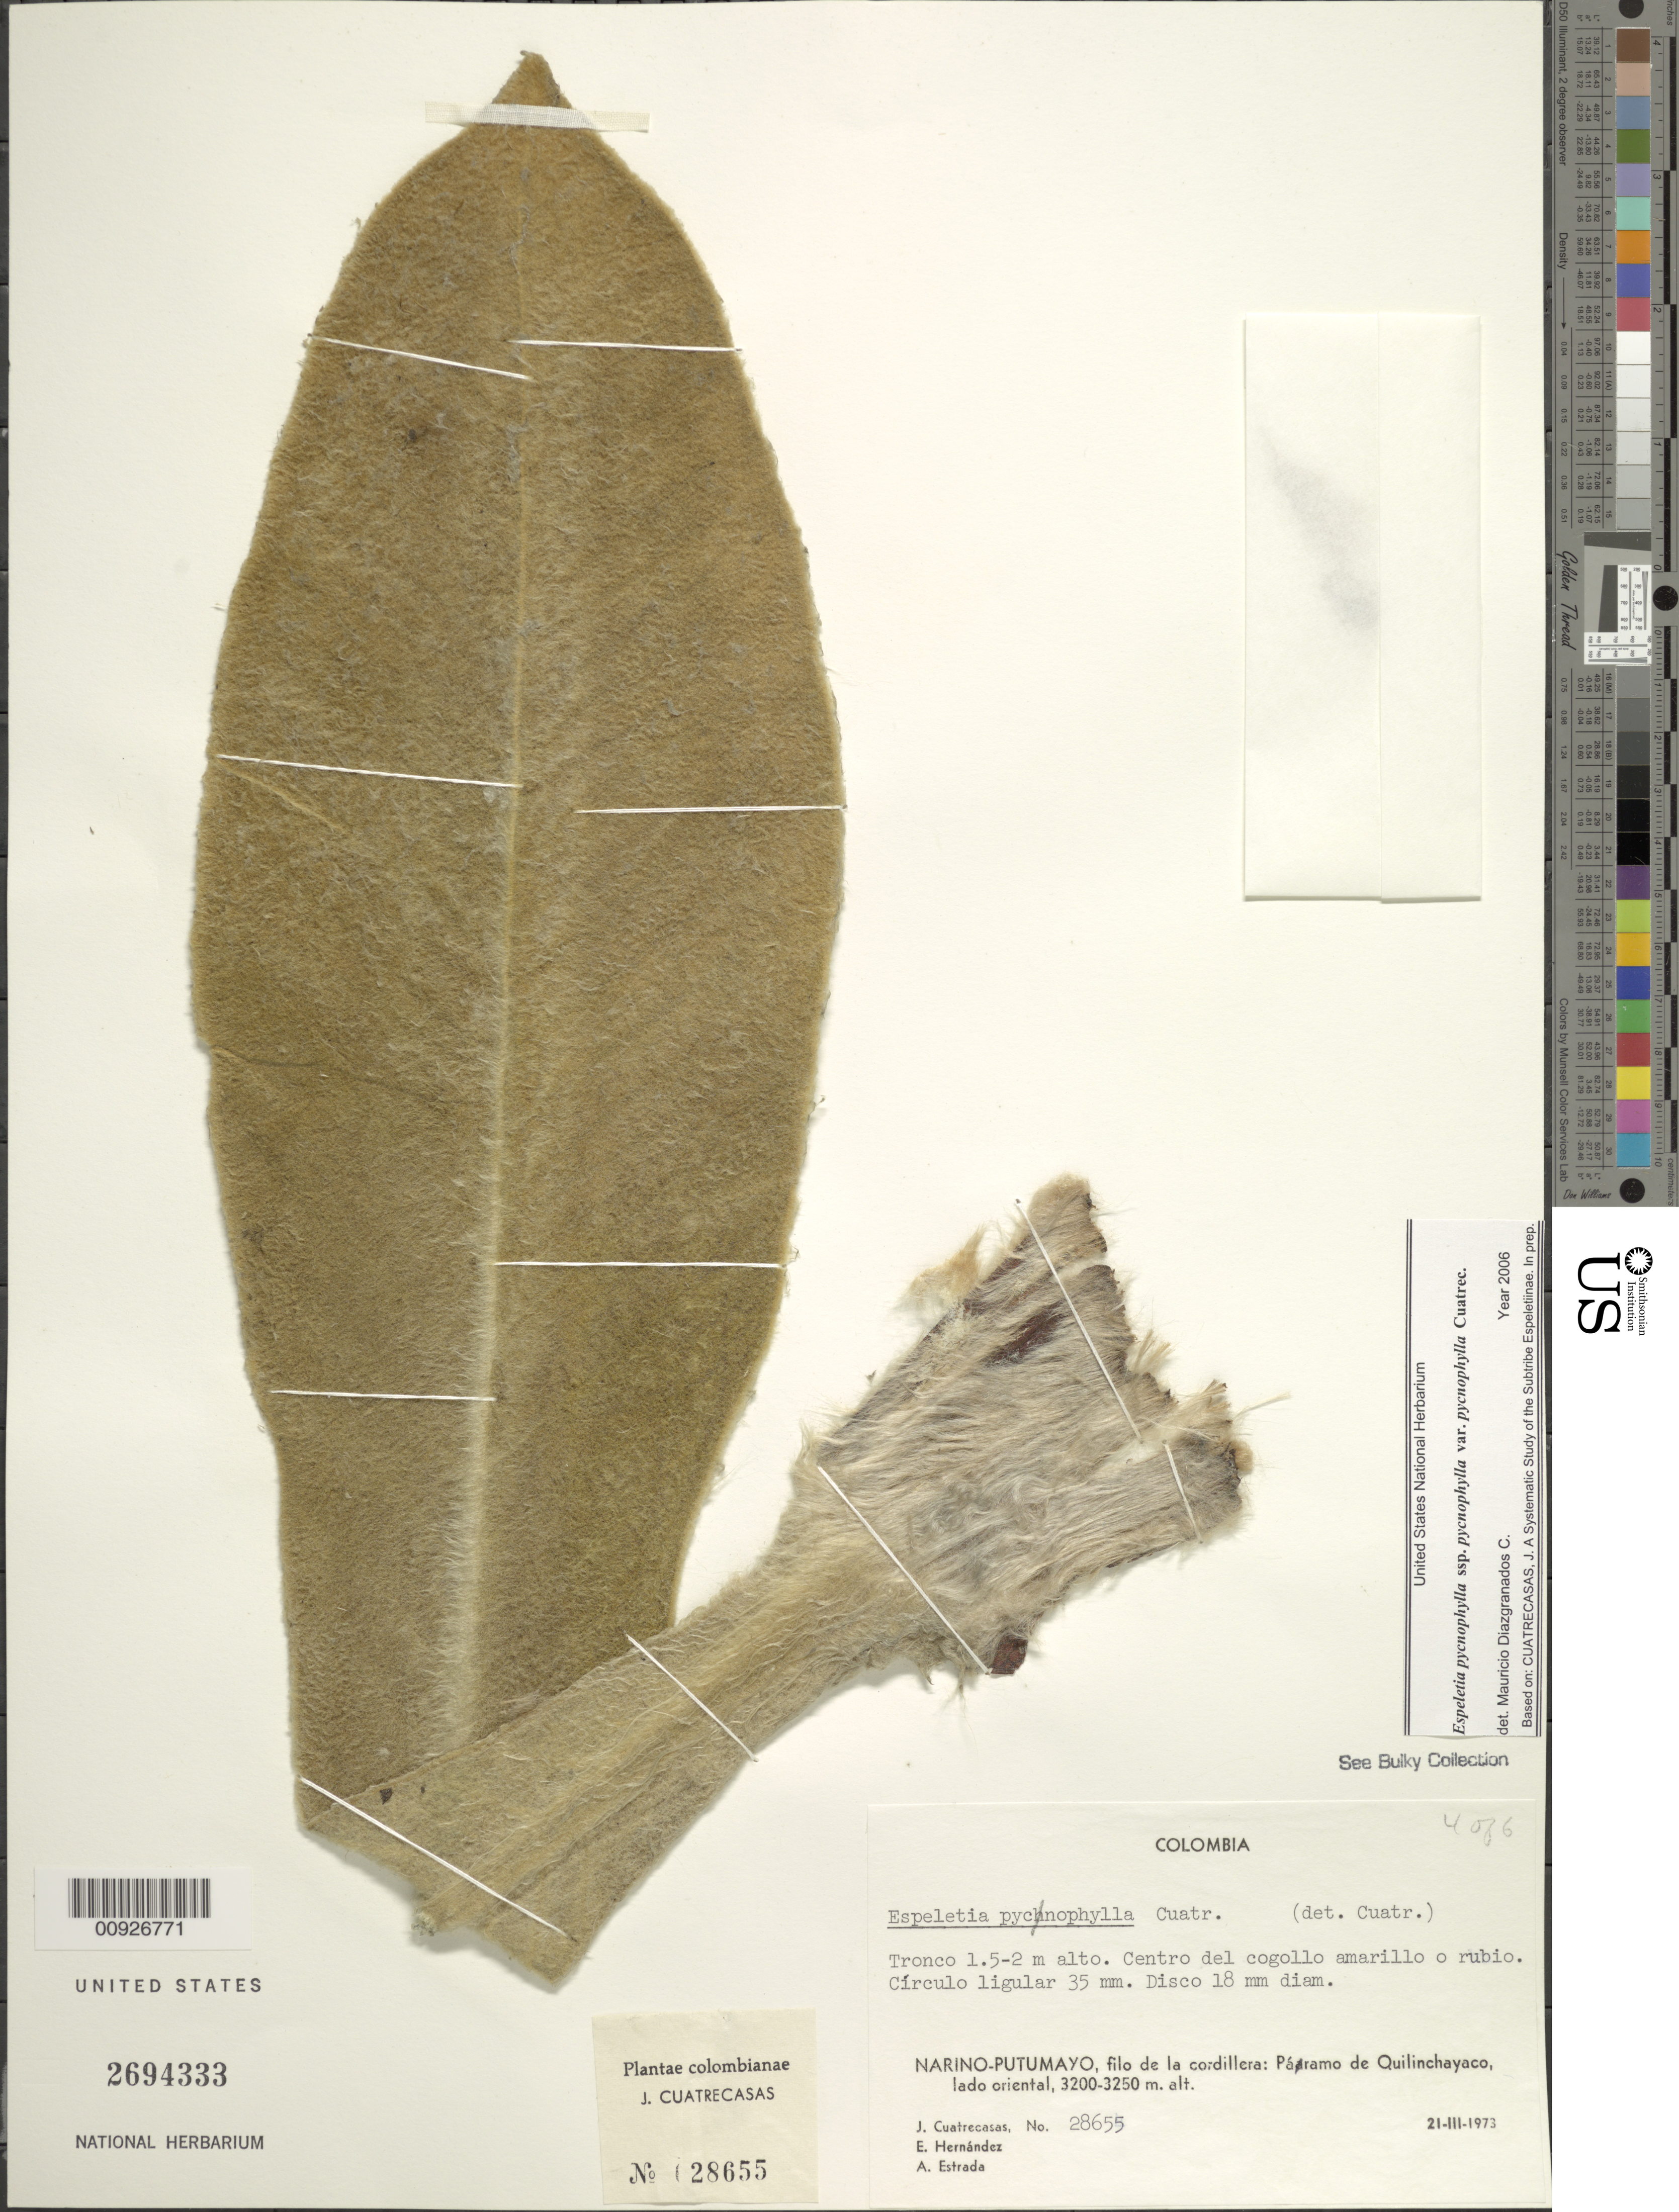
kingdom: Plantae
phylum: Tracheophyta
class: Magnoliopsida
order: Asterales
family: Asteraceae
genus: Espeletia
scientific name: Espeletia pycnophylla var. pycnophylla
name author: Cuatrec.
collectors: J. Cuatrecasas, E. Hernández & A. Estrada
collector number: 28655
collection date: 1973-03-21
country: Colombia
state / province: Putumayo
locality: Paramo de Quilinchayaco. Filo de La Cordillera, Páramo de Quilinchayaco, Lado Occidental.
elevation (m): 3200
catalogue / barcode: US 2694333